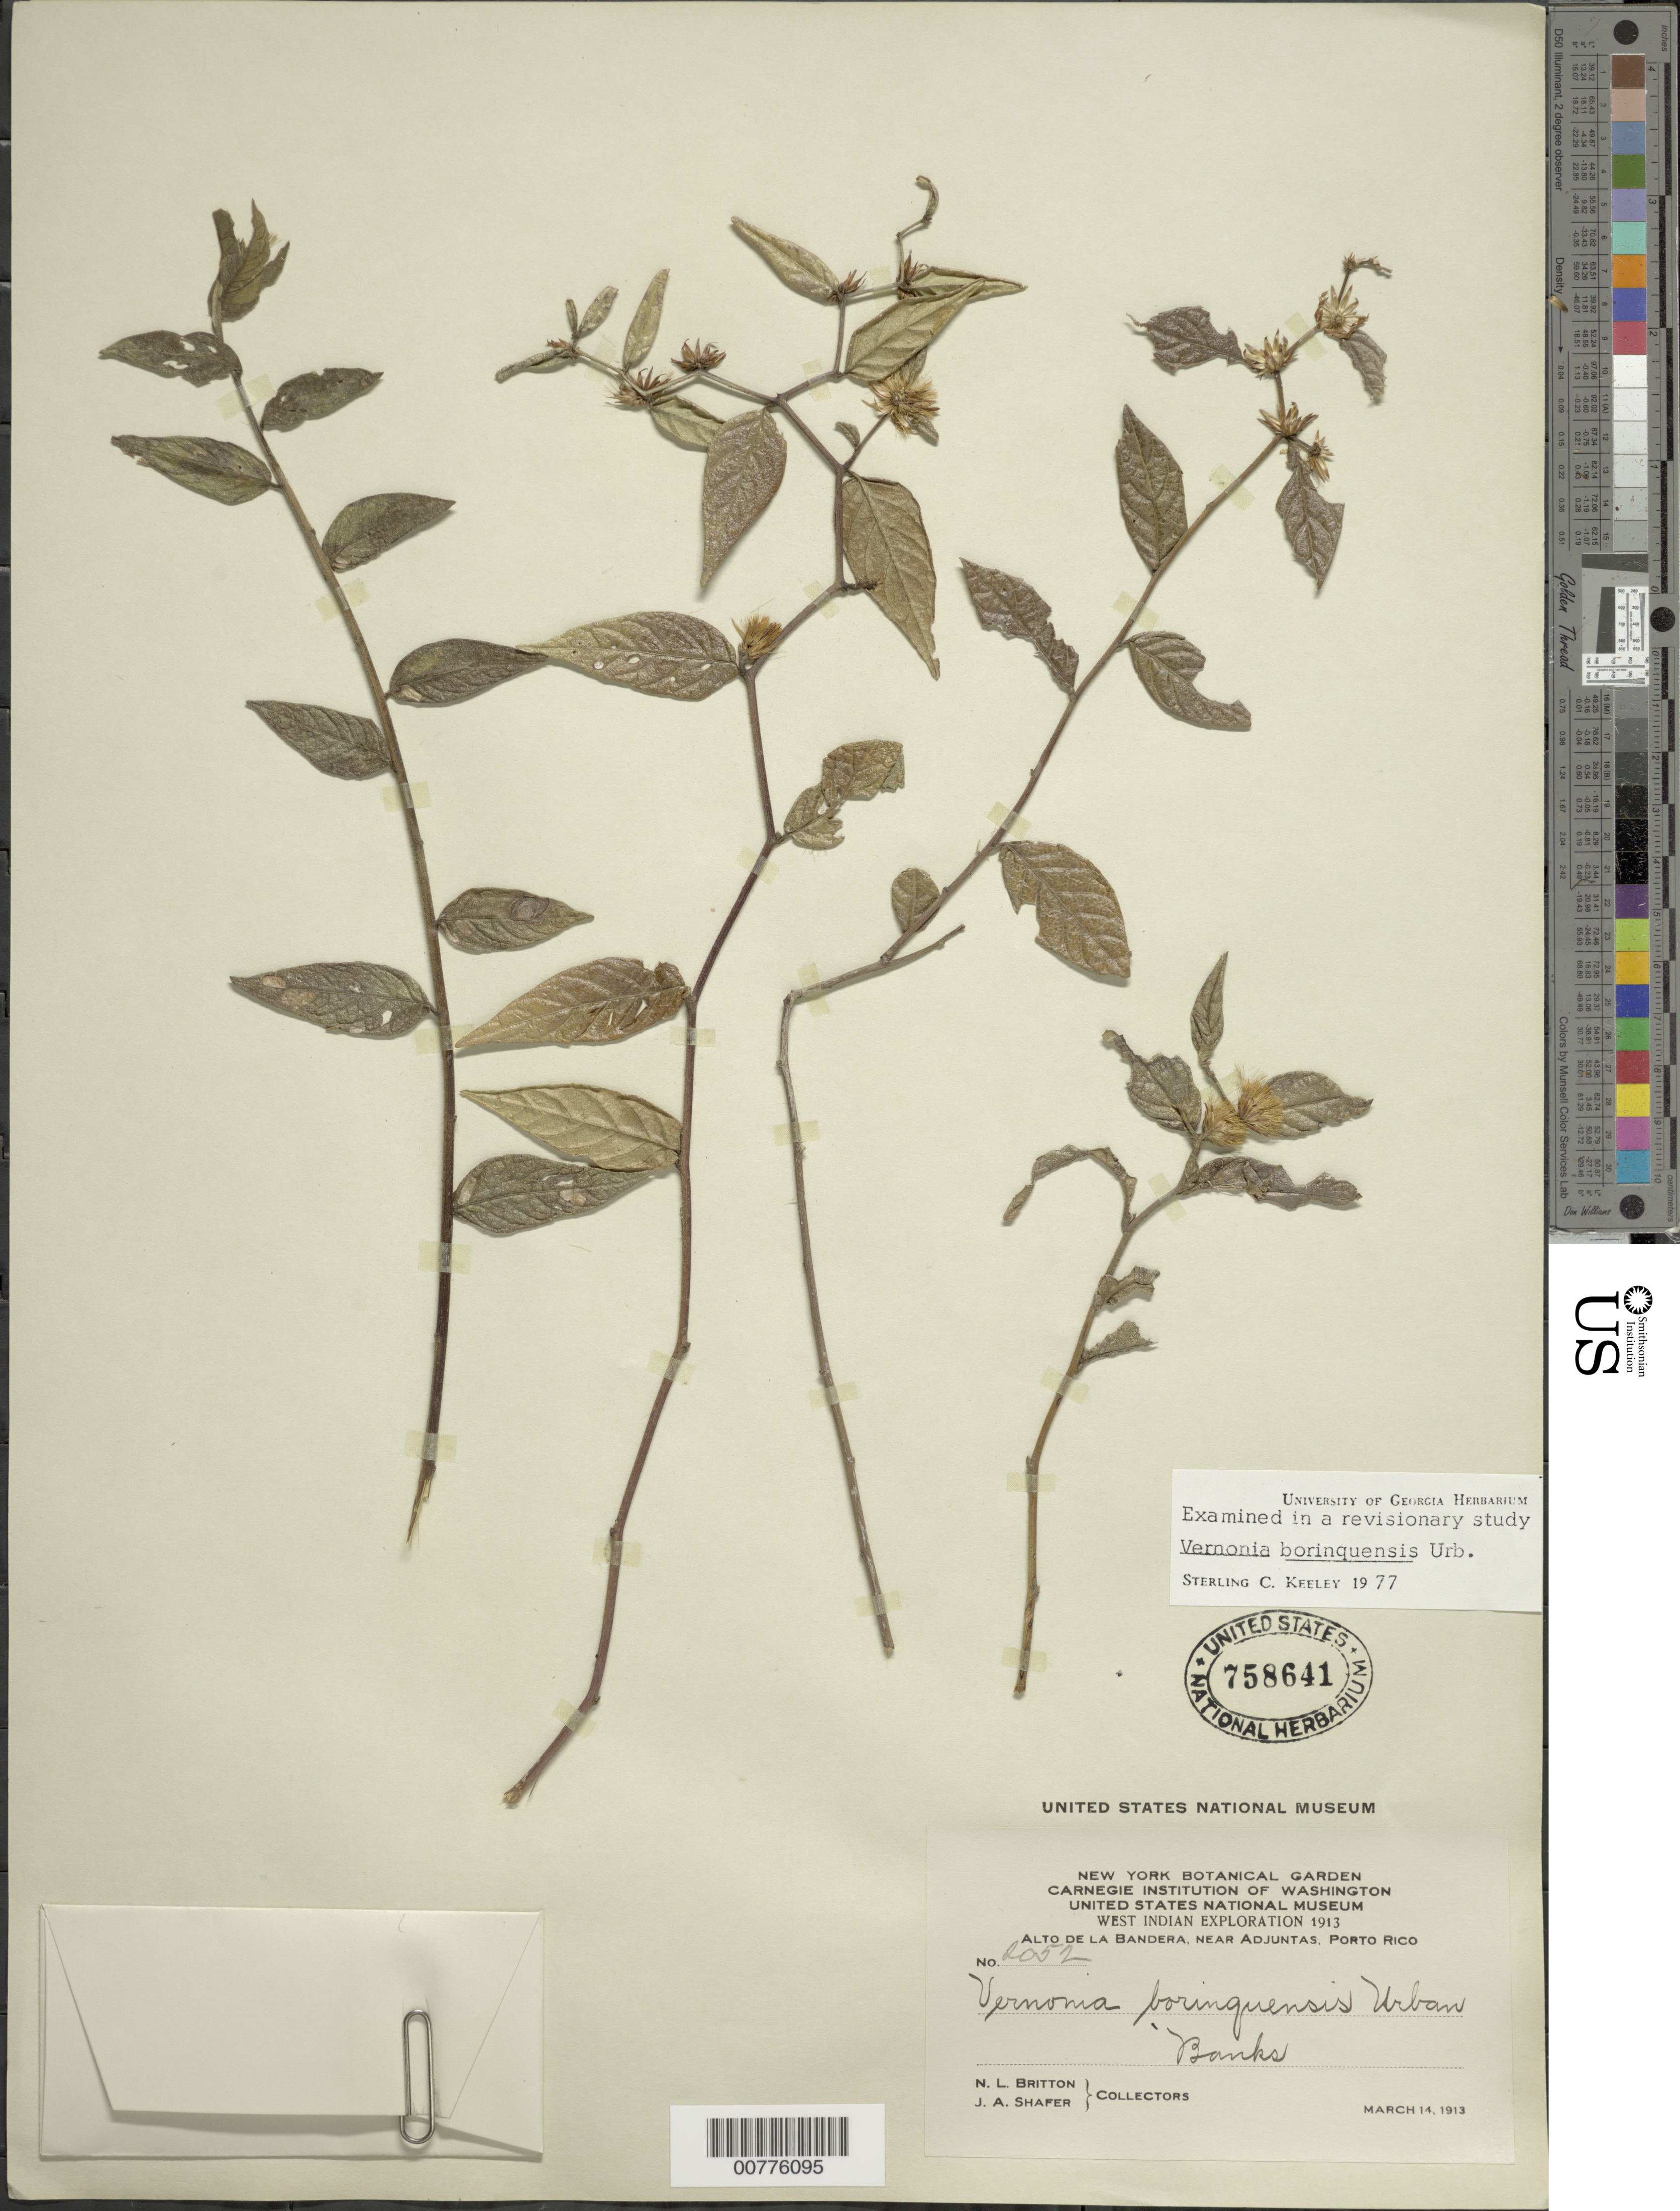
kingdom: Plantae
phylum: Tracheophyta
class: Magnoliopsida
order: Asterales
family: Asteraceae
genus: Lepidaploa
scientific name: Lepidaploa borinquensis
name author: (Urb.) H. Rob.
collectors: N. Britton & J. A. Shafer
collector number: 2052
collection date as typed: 14 Mar 1913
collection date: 1913-03-14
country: Puerto Rico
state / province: Adjuntas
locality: Alto de La Bandera, near Adjuntas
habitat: Banks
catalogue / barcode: US 758641